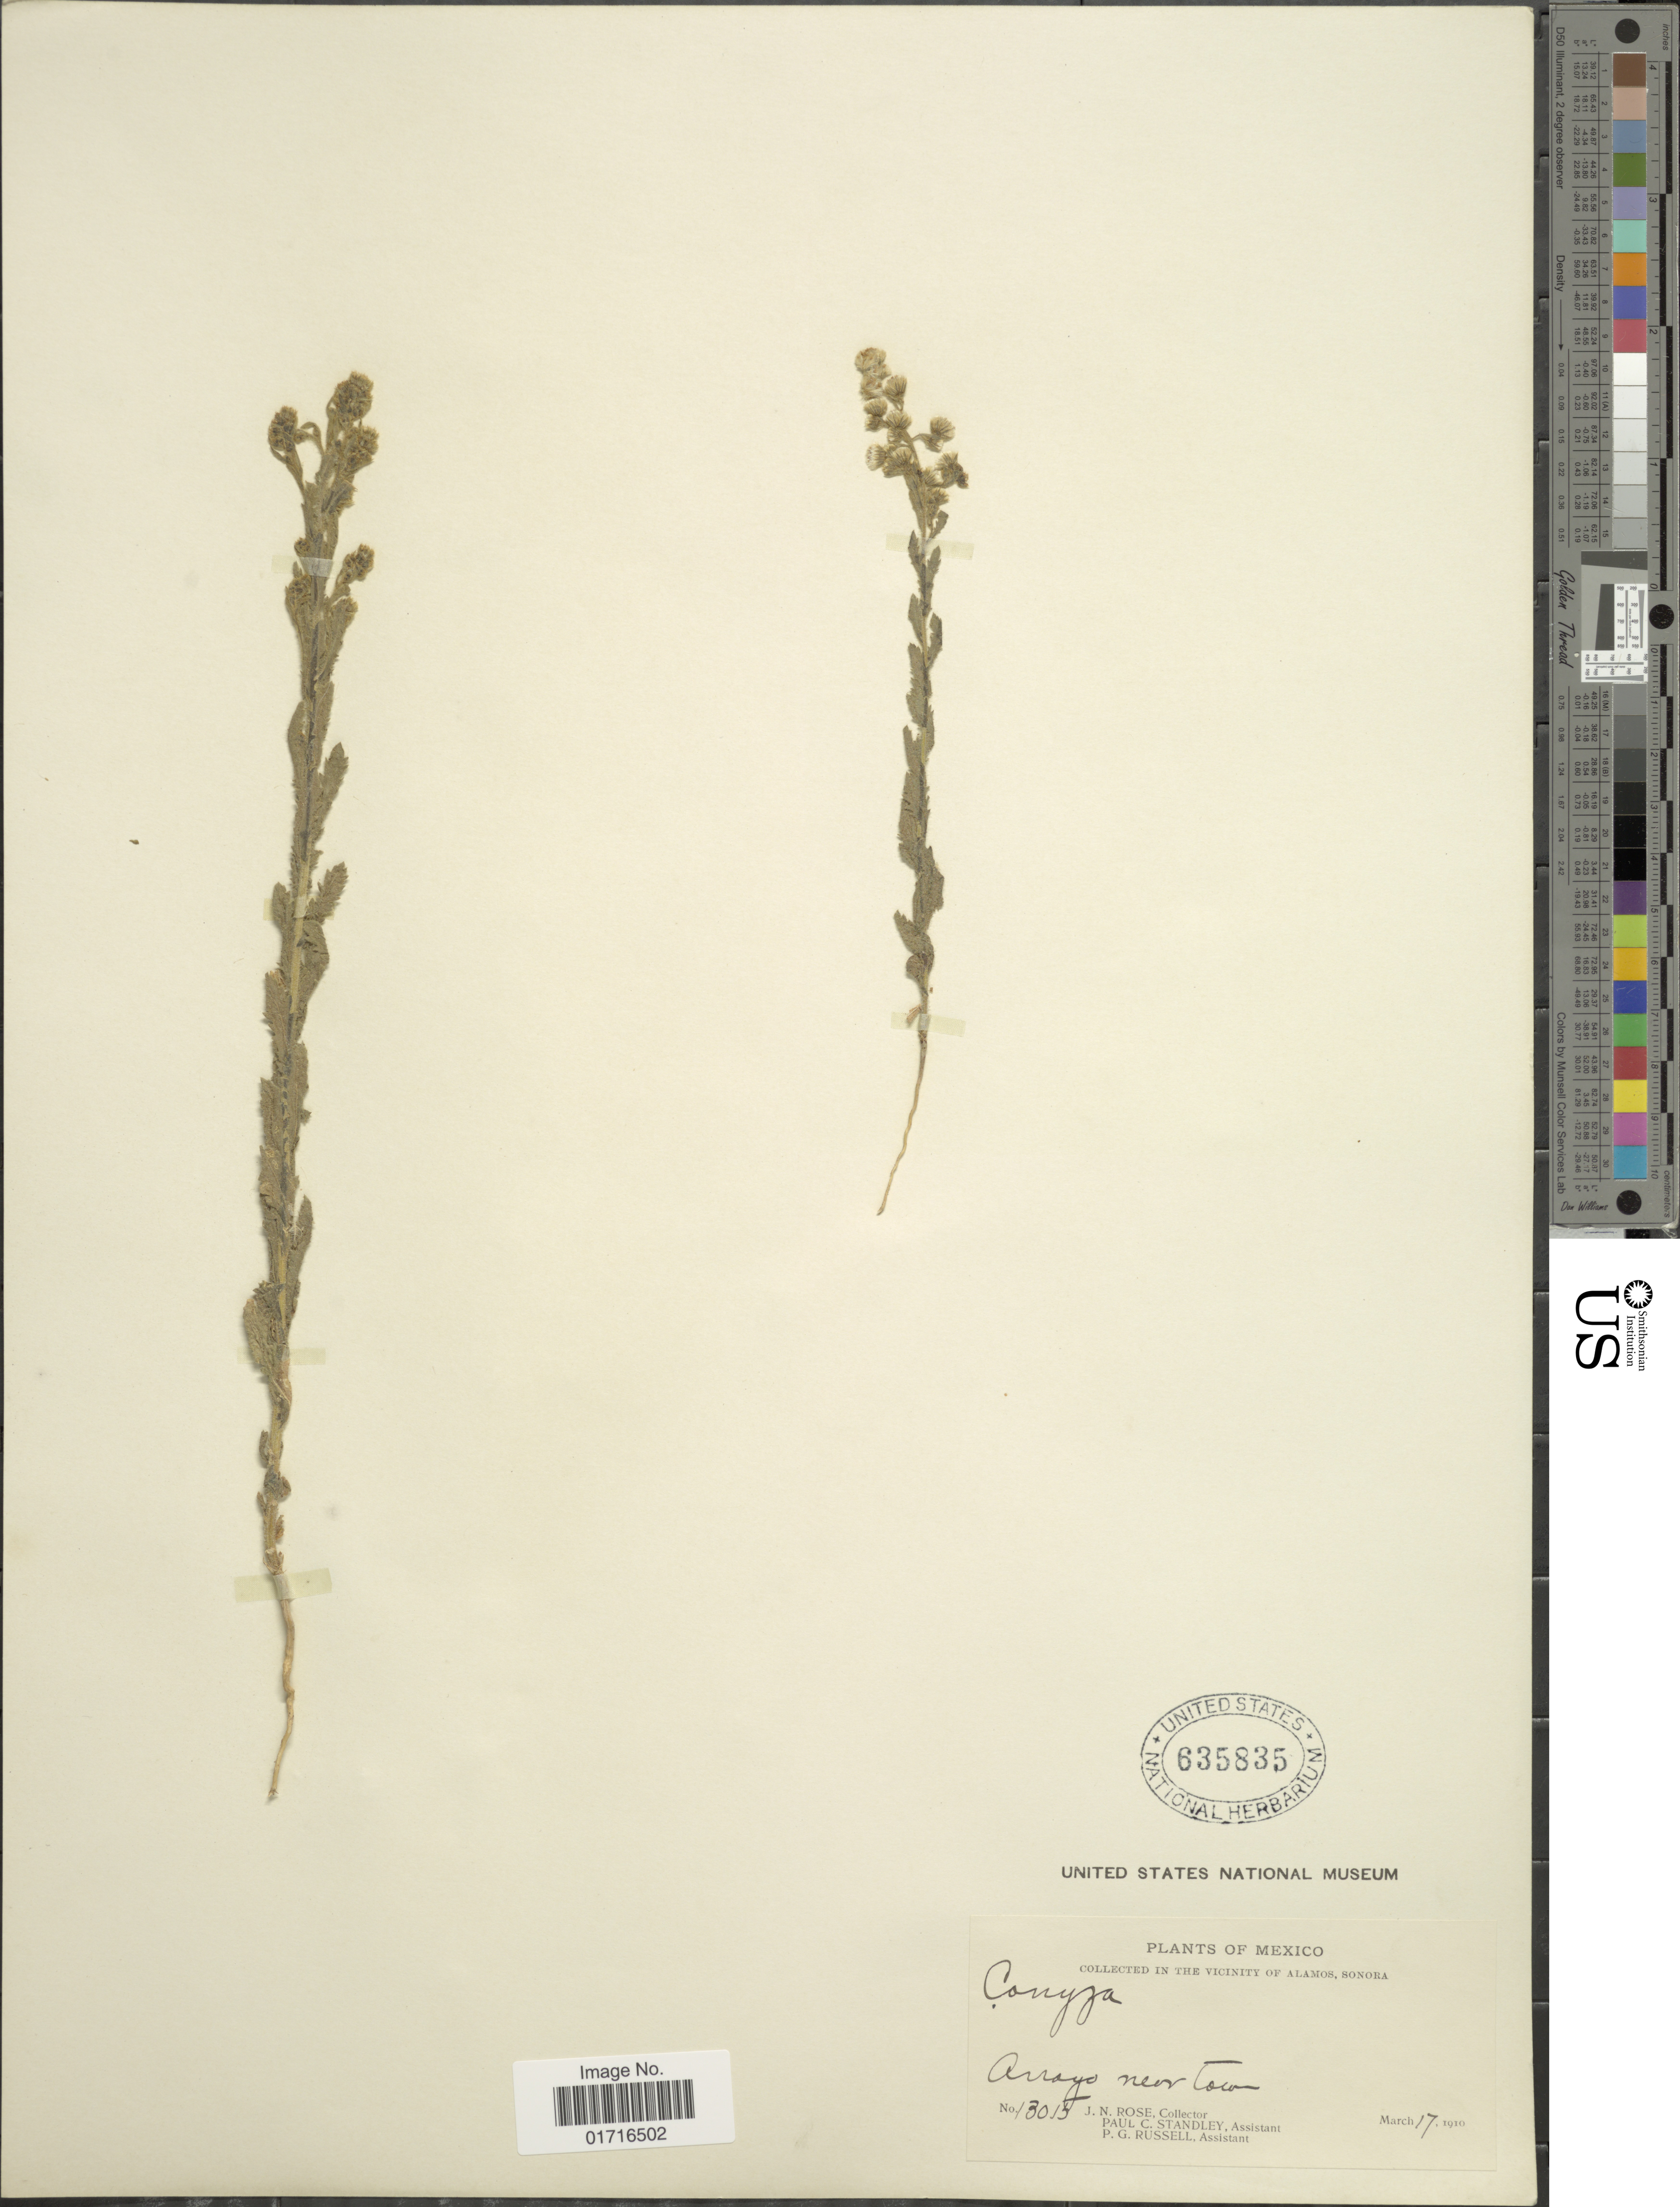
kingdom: Plantae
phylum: Tracheophyta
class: Magnoliopsida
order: Asterales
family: Asteraceae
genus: Conyza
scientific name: Conyza coulteri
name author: A. Gray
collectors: J. N. Rose, P. C. Standley & P. G. Russell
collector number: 13015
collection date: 1910-03-17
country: Mexico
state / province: Sonora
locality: Vicinity of Alamos, Arroyo near town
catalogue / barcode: US 635835